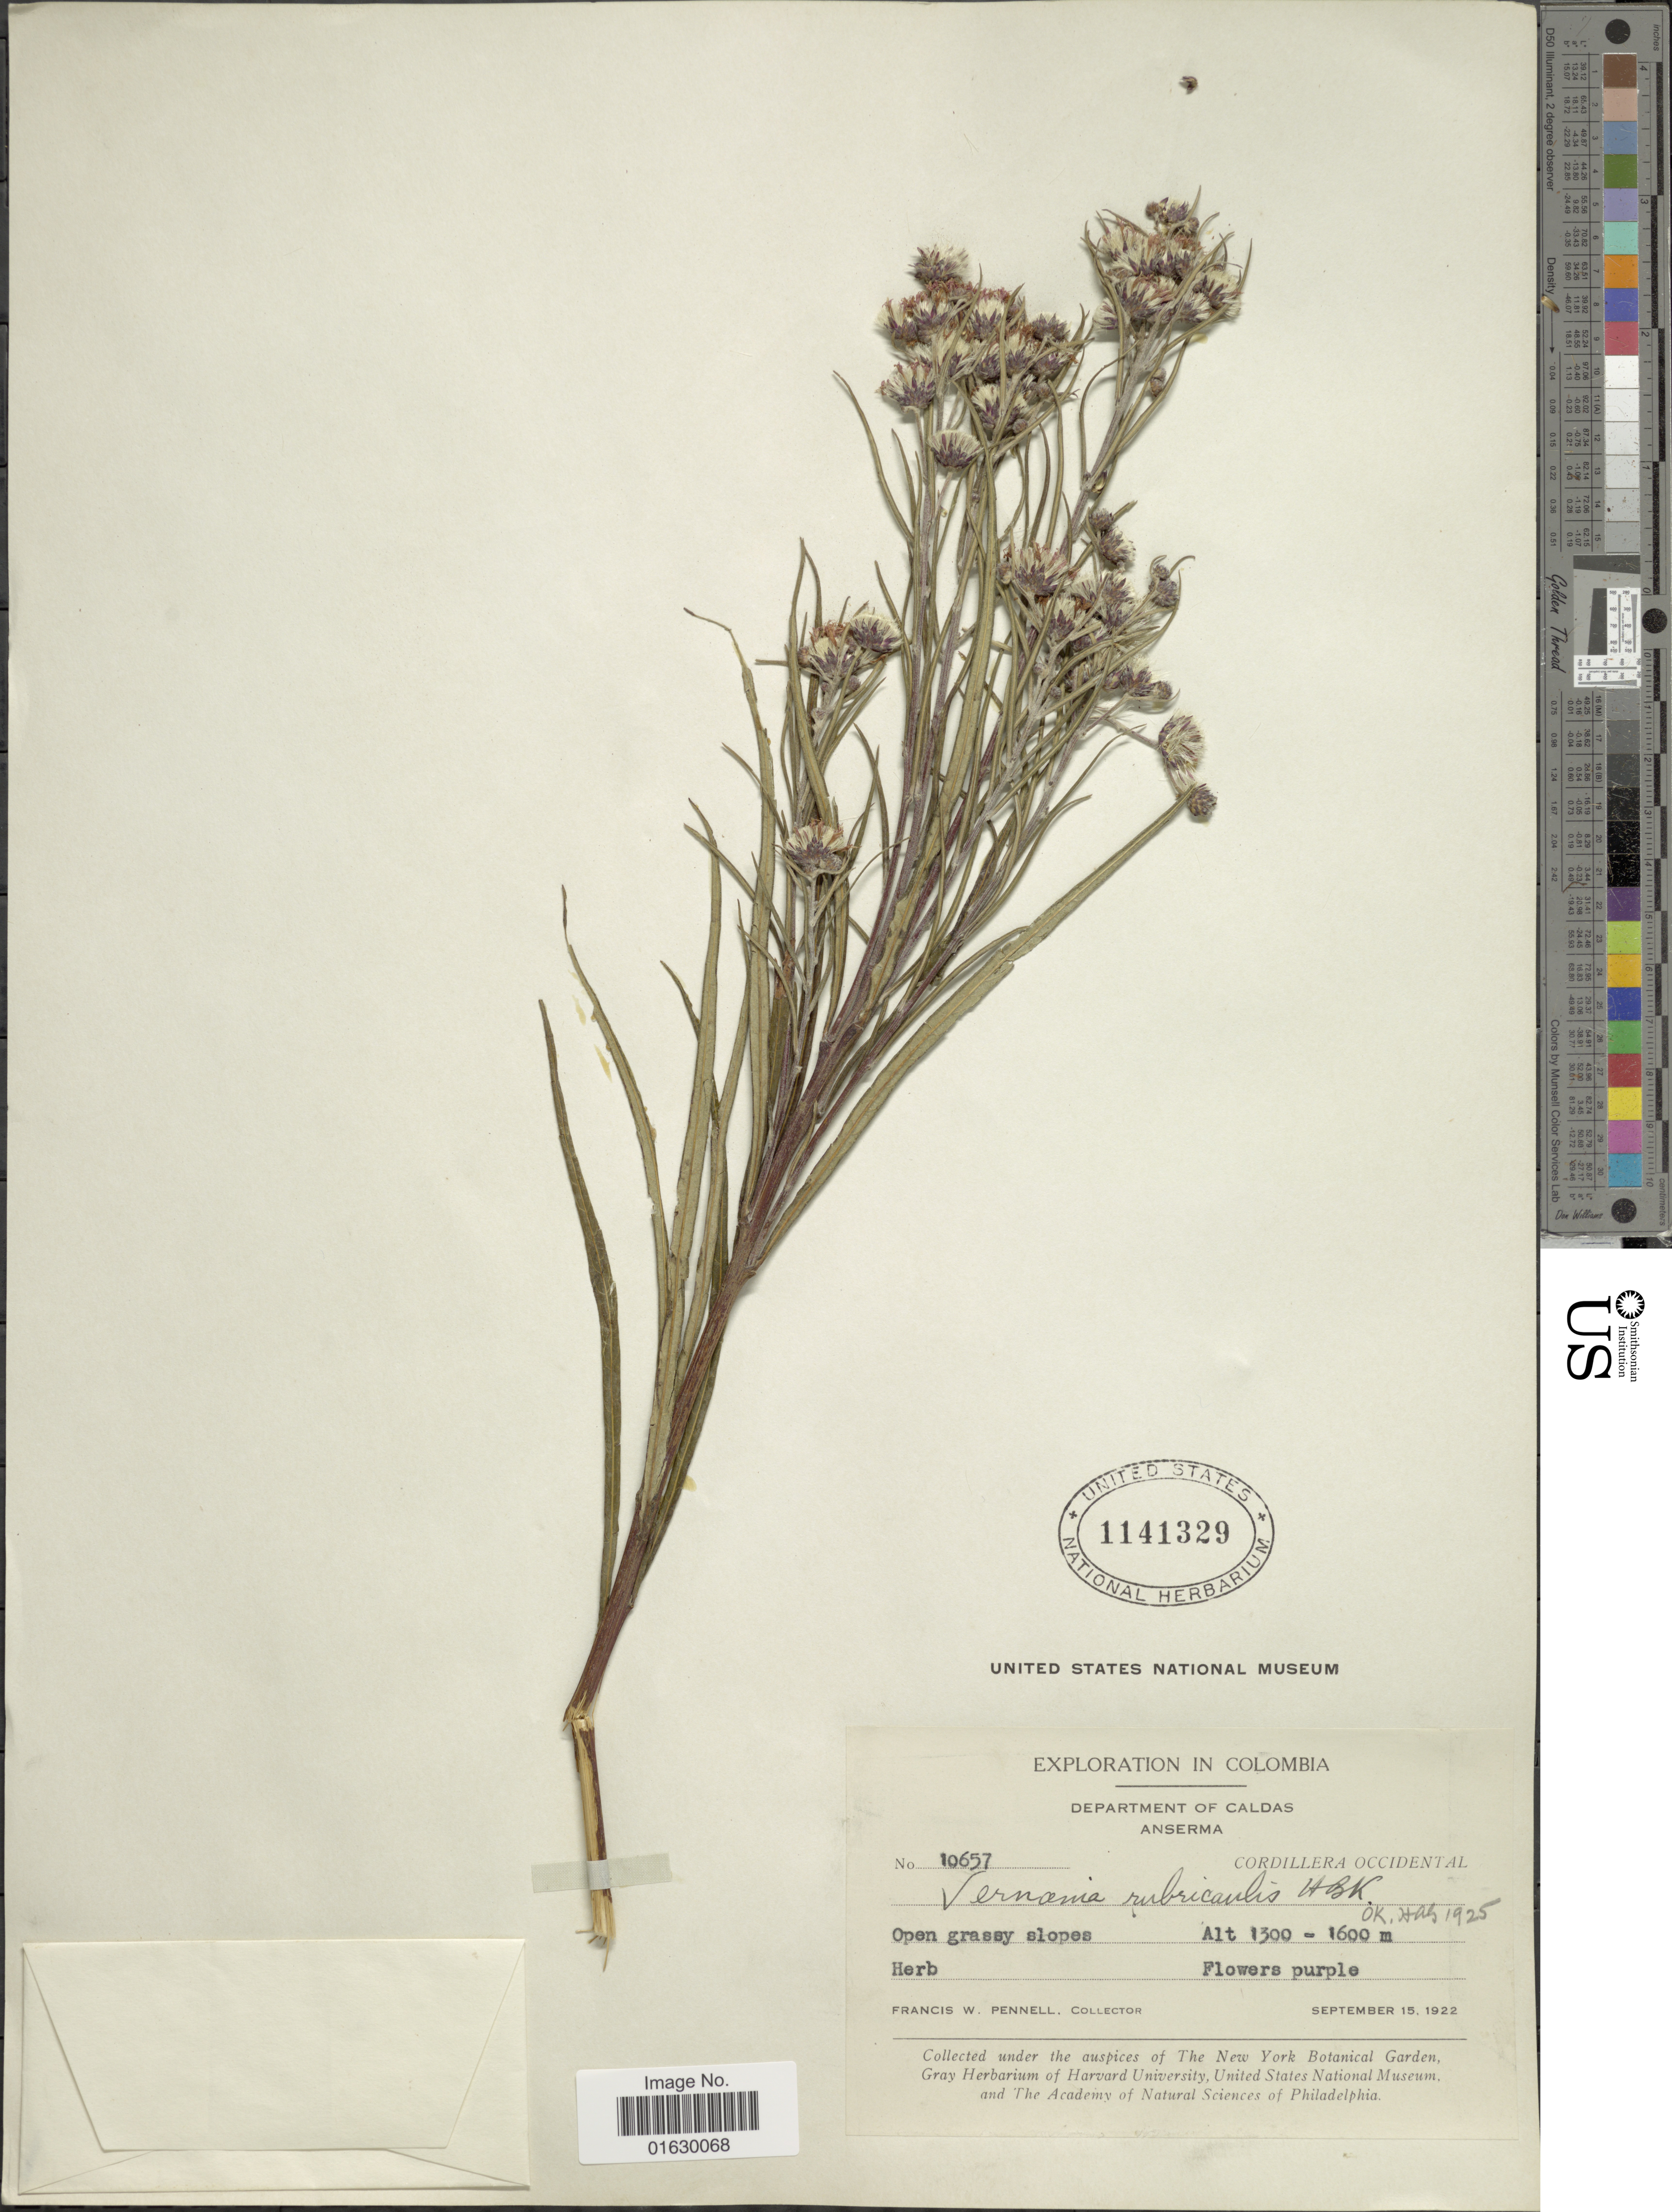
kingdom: Plantae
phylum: Tracheophyta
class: Magnoliopsida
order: Asterales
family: Asteraceae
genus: Lessingianthus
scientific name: Lessingianthus rubricaulis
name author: (Humb. & Bonpl.) H. Rob.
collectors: F. W. Pennell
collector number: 10657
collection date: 1922-09-15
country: Colombia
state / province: Caldas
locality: Department of Caldas, Anserma, Cordillera Occidental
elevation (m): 1300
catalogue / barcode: US 1141329